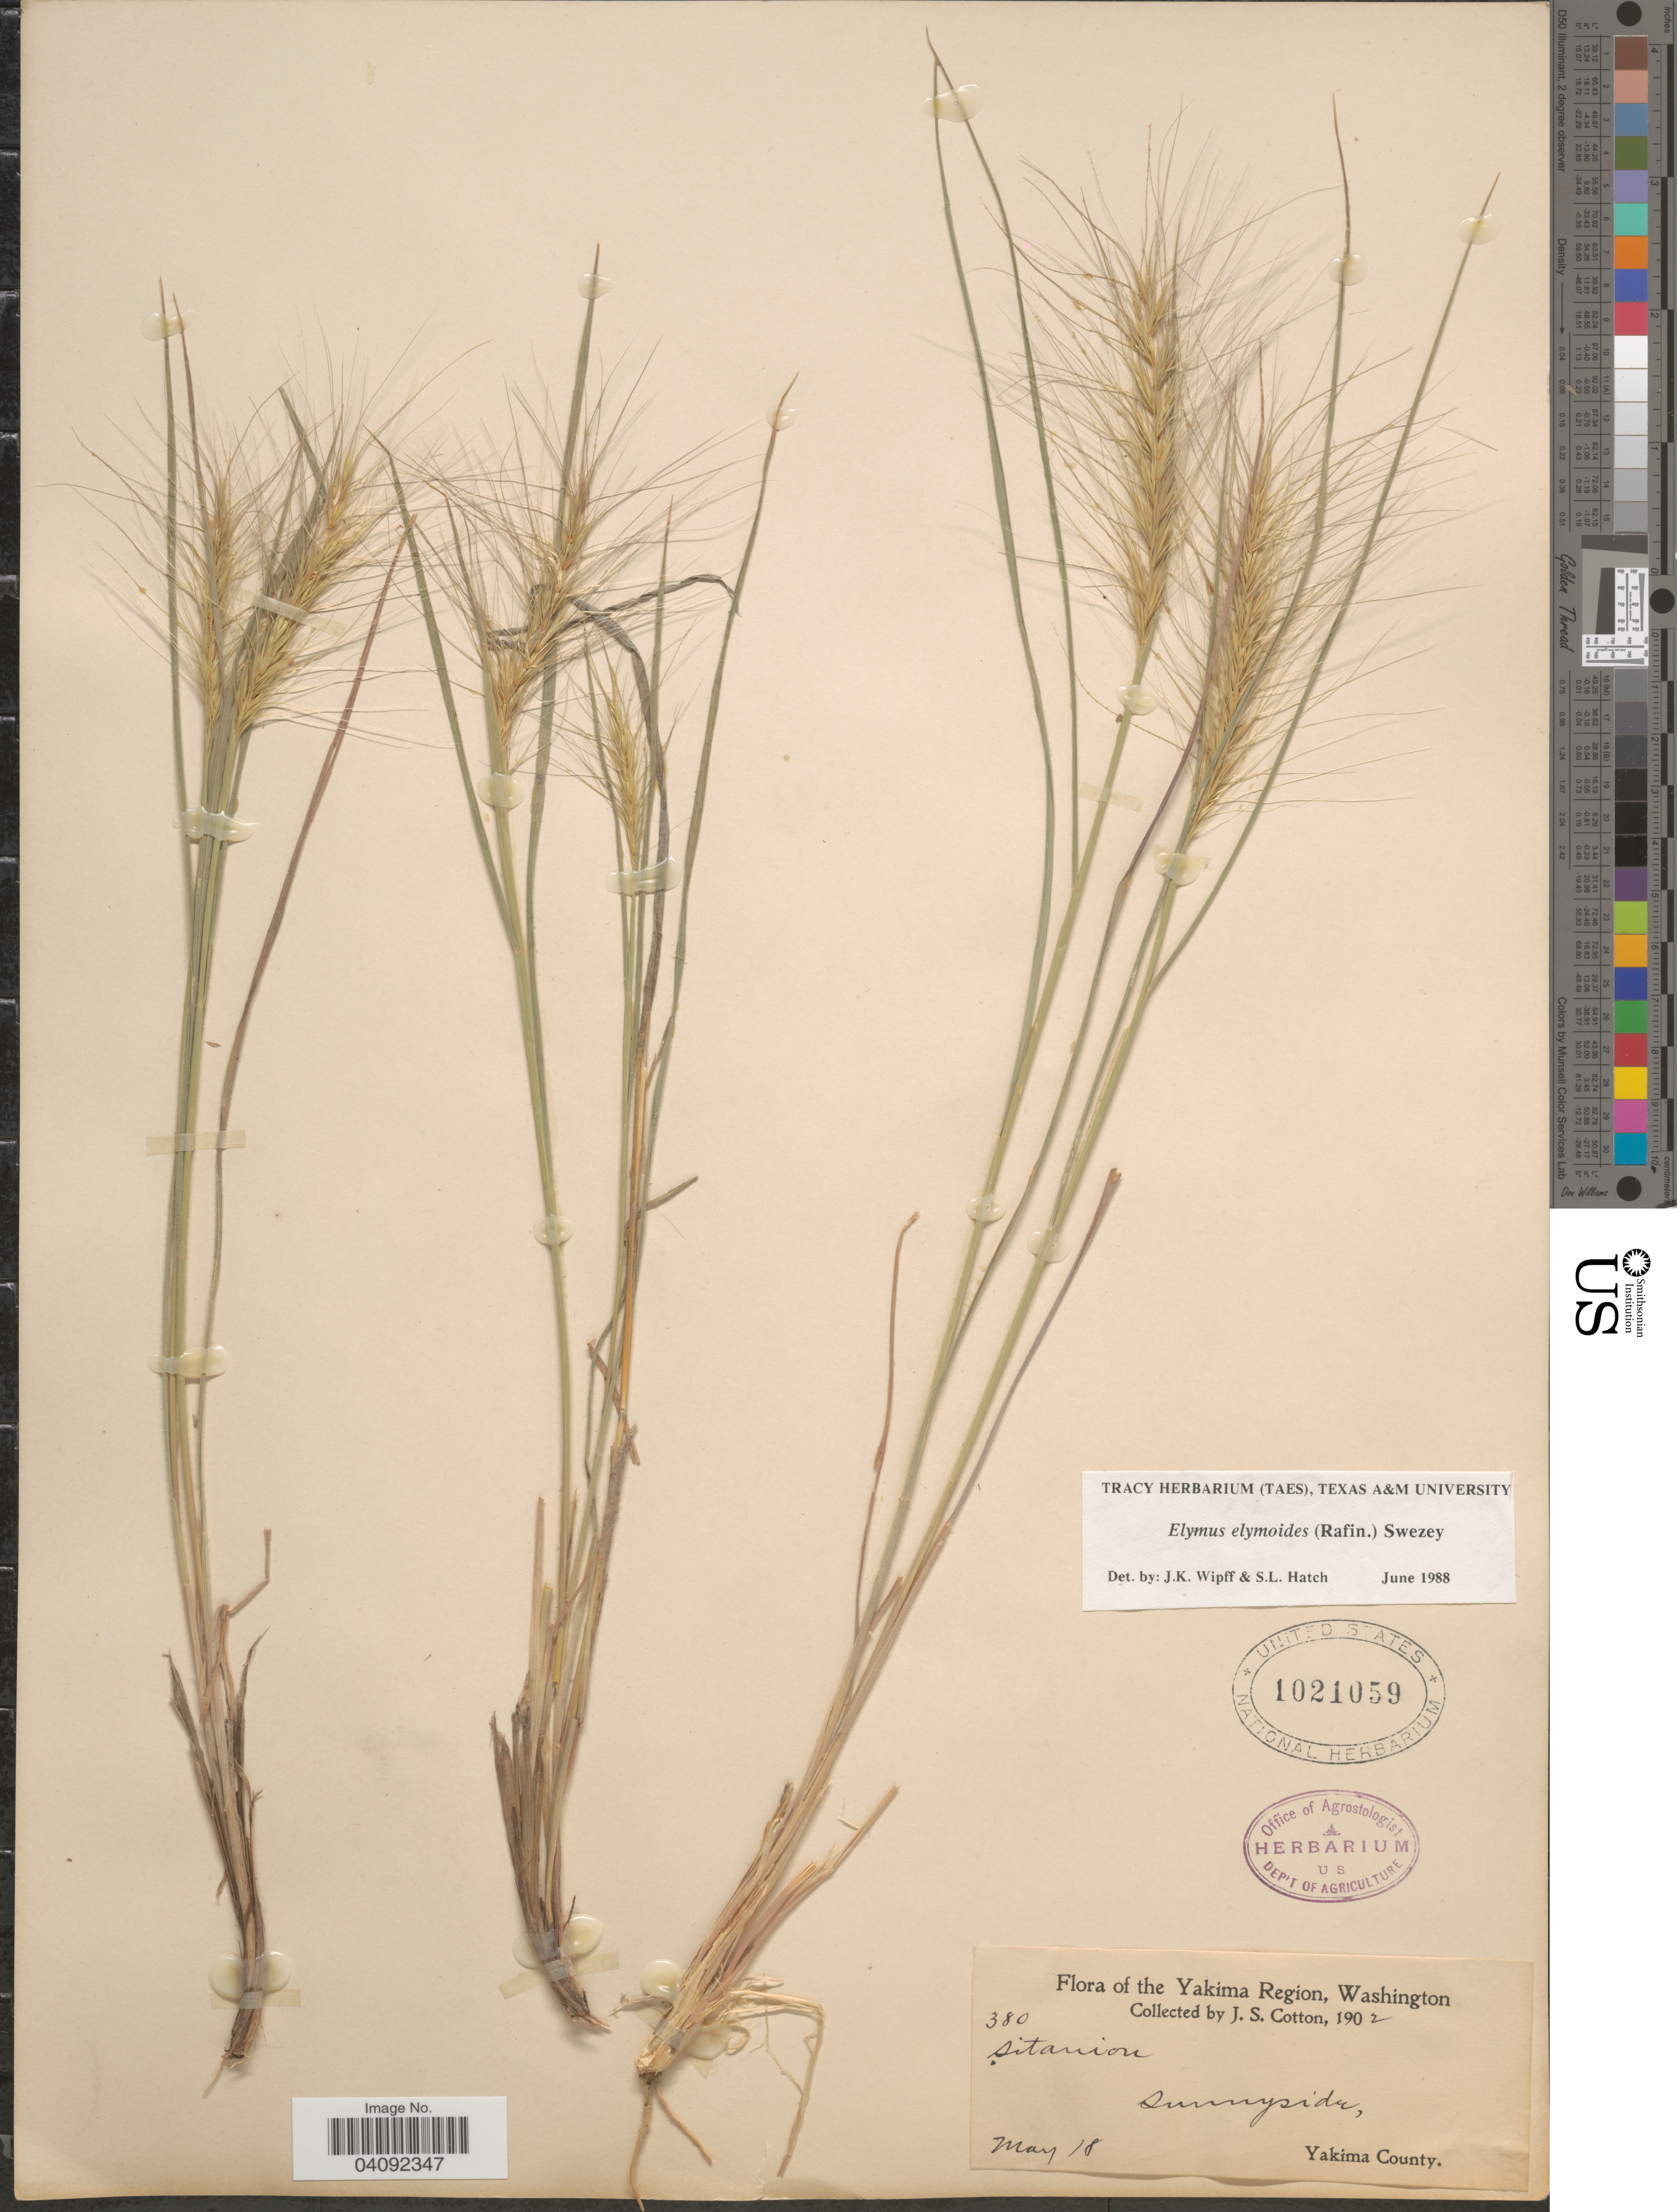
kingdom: Plantae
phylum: Tracheophyta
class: Liliopsida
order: Poales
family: Poaceae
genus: Elymus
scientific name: Elymus elymoides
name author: (Raf.) Swezey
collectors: J. S. Cotton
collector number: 380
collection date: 1902-05-18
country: United States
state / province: Washington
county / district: Yakima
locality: Yakima Region. Sunnyside, Yakima County.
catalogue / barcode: US 1021059